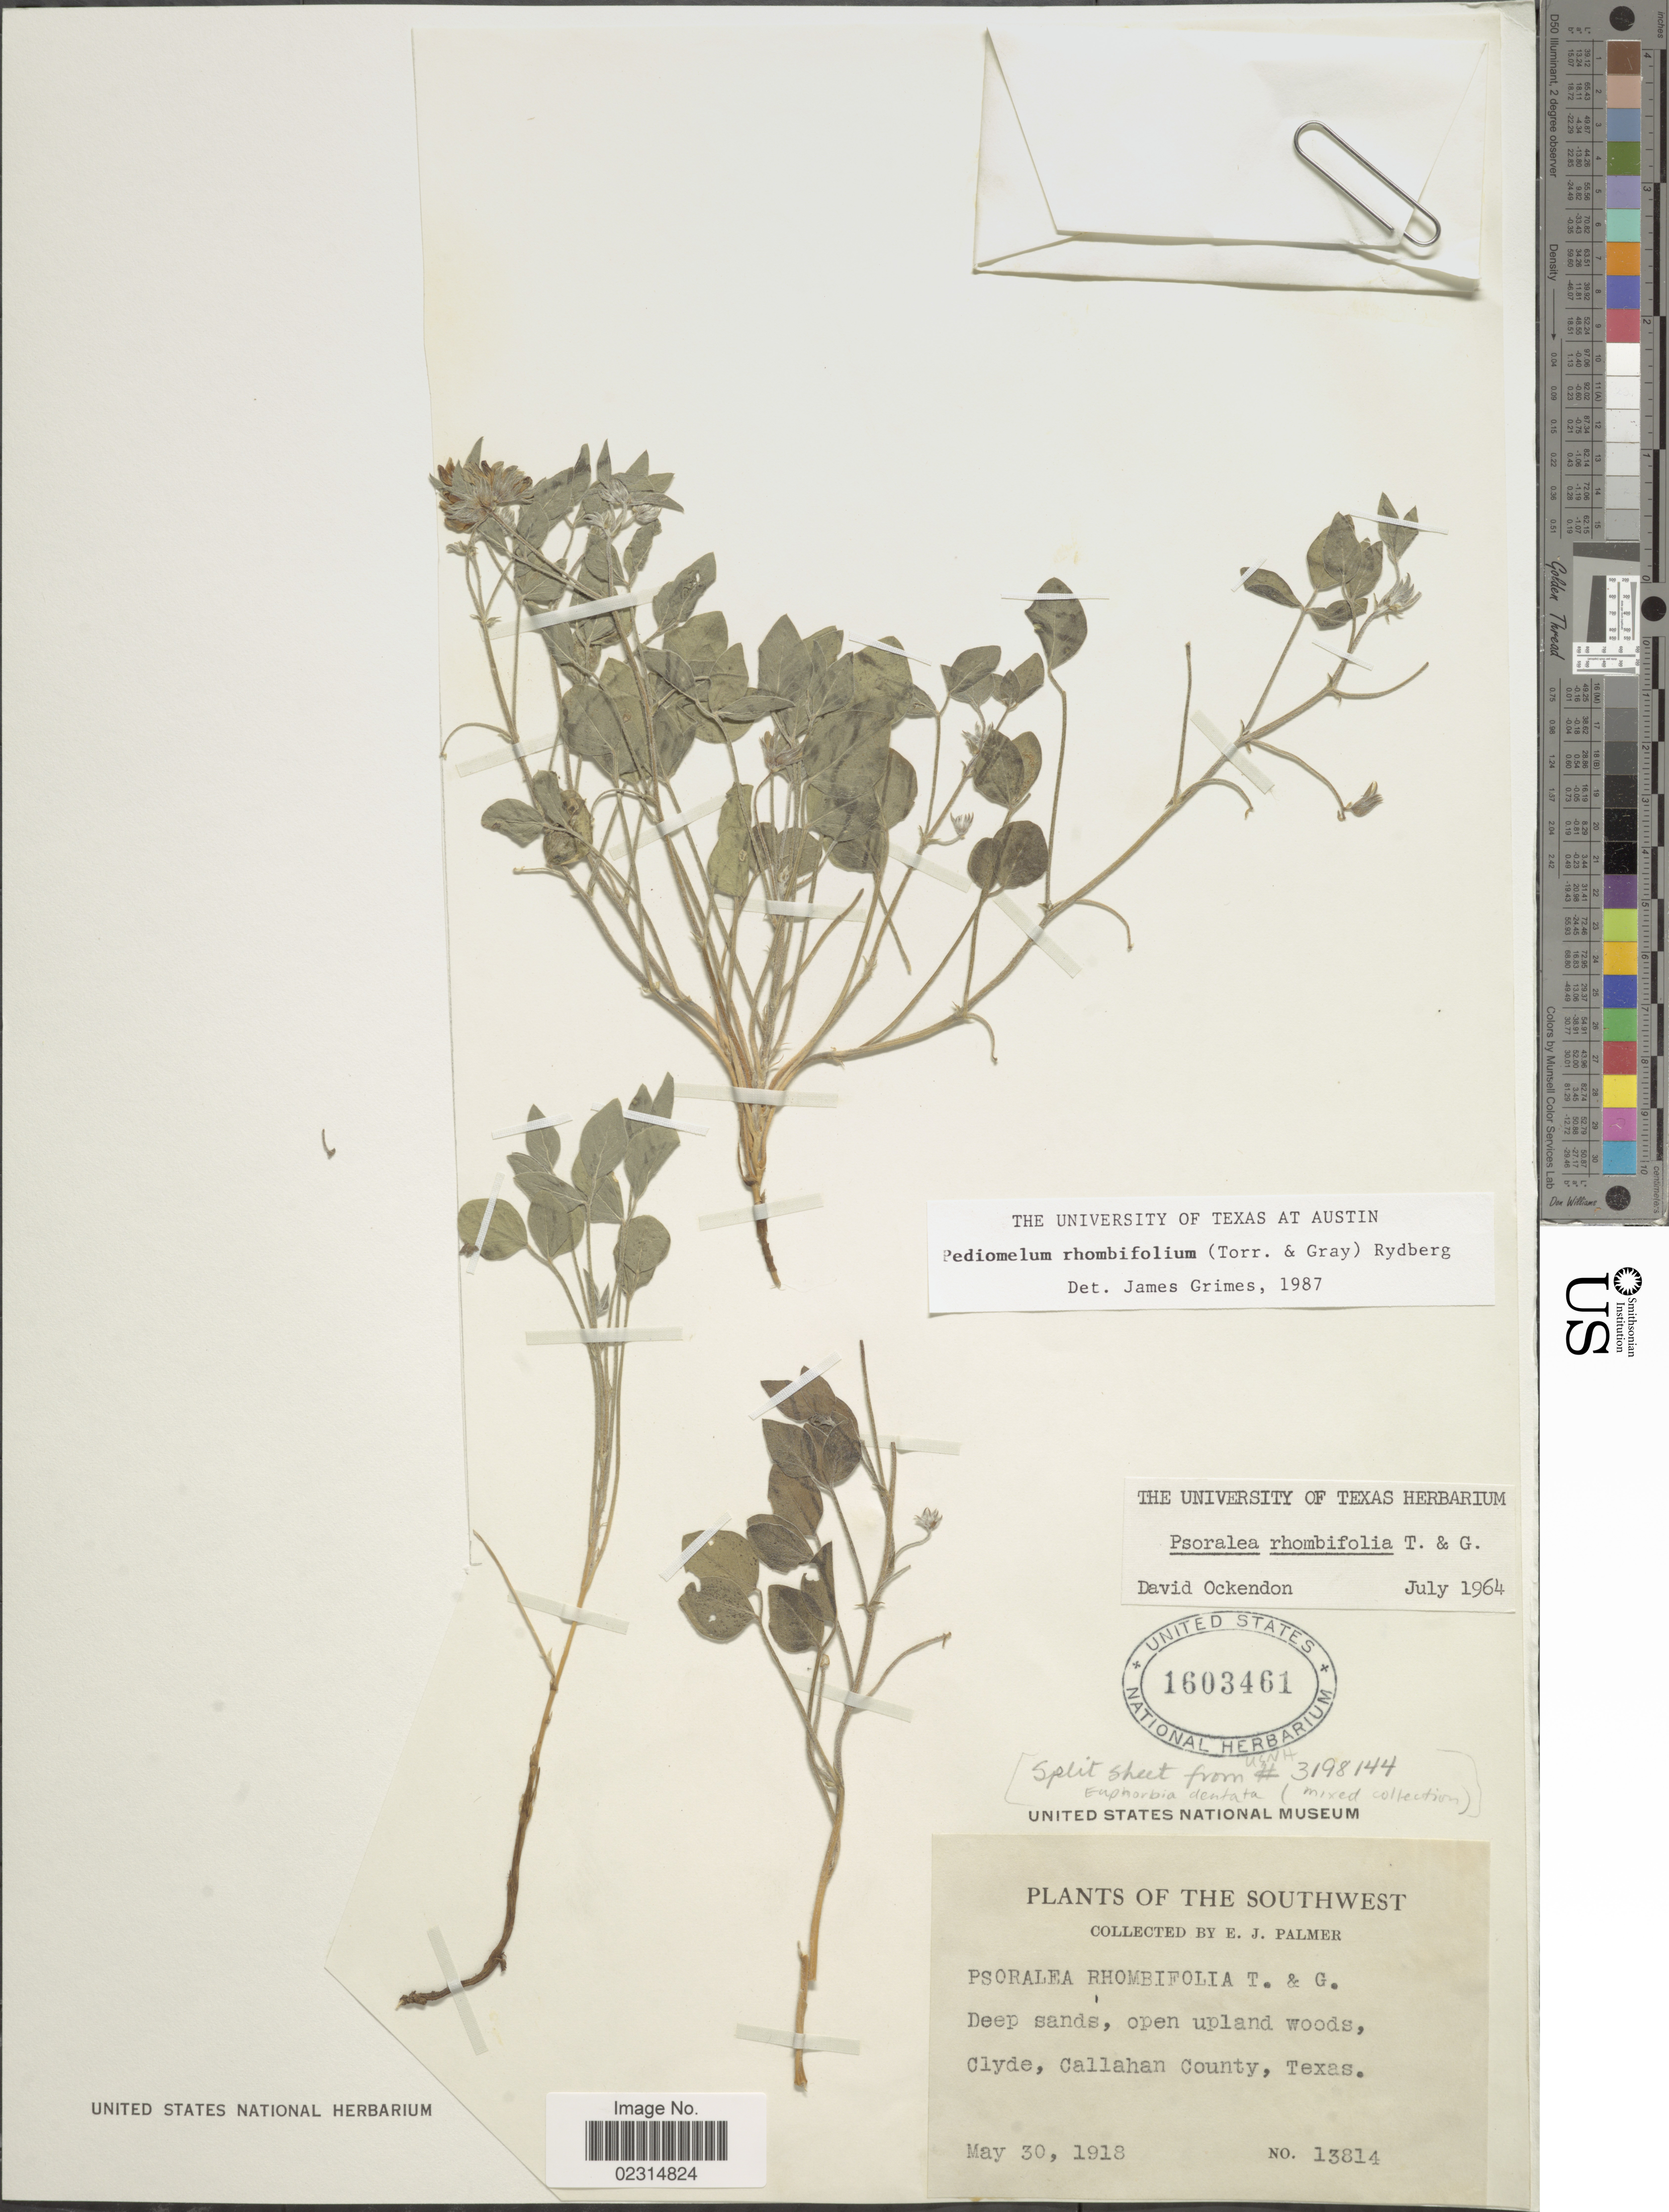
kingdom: Plantae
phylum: Tracheophyta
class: Magnoliopsida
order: Fabales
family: Fabaceae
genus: Pediomelum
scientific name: Pediomelum rhombifolium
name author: (Torr. & A. Gray) Rydb.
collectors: E. J. Palmer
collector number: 13814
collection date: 1918-05-30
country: United States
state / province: Texas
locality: The Southwest, Deep sands, open upland woods, Clyde, Callahan County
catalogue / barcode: US 1603461